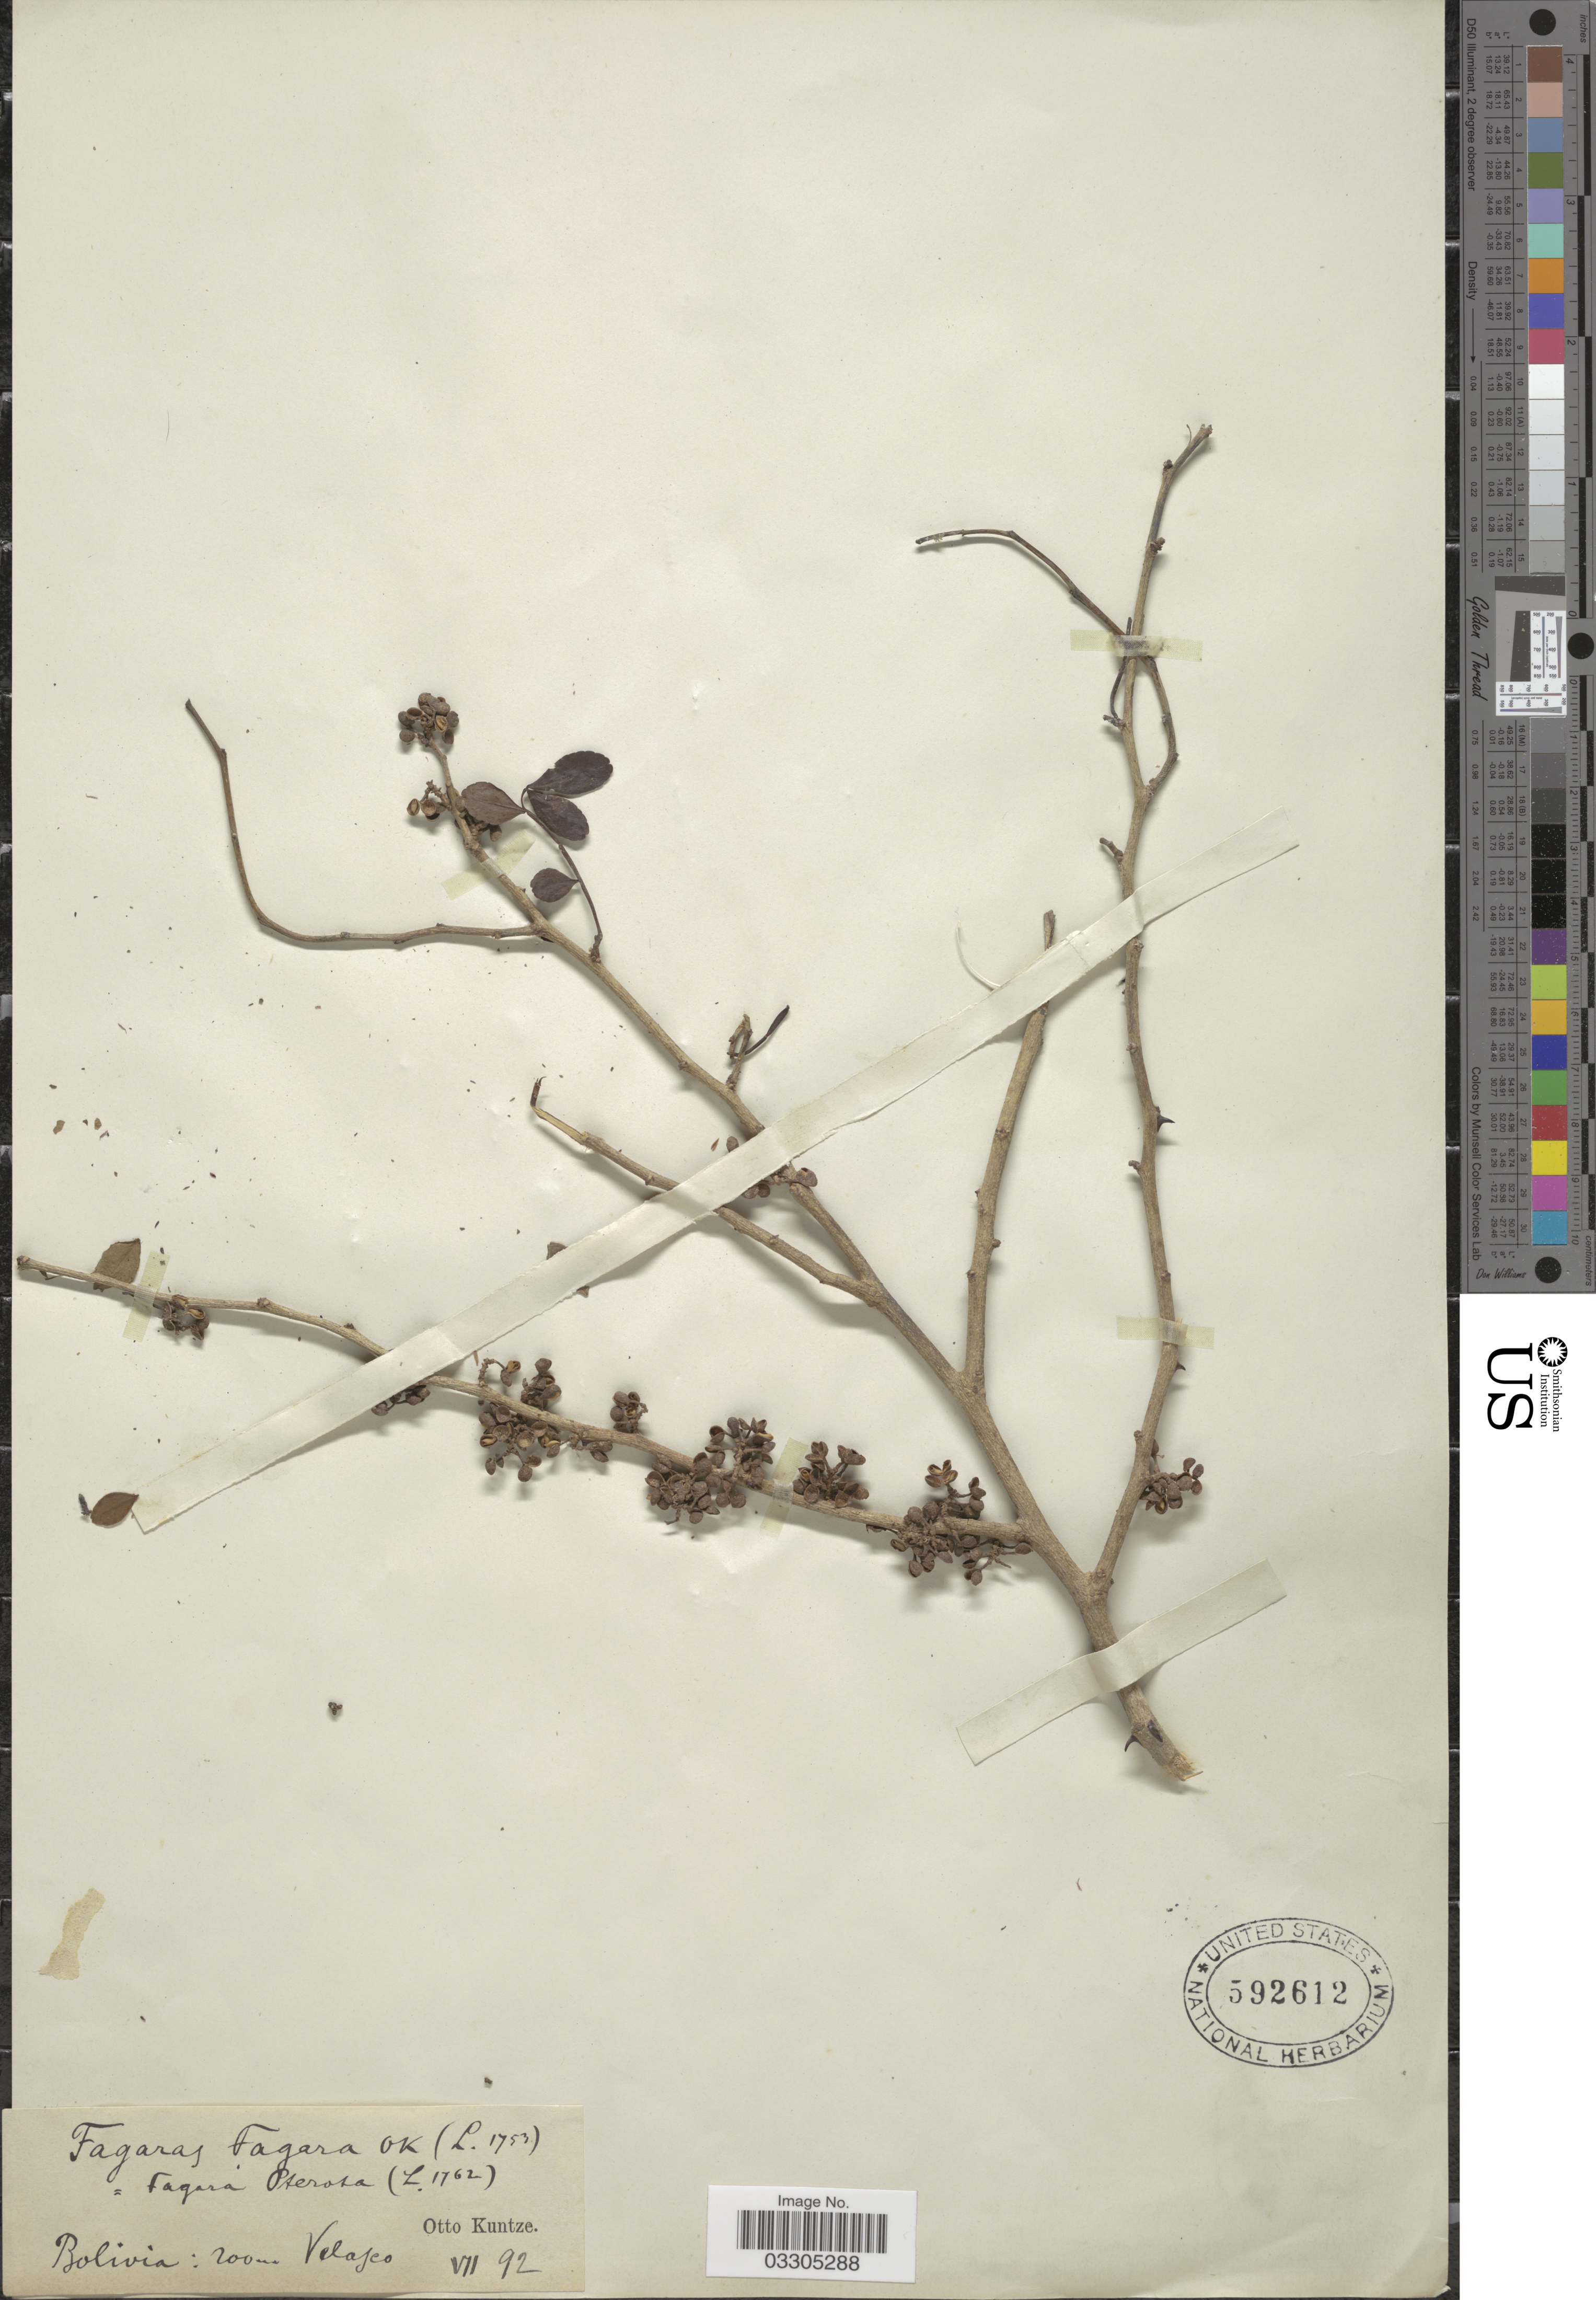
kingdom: Plantae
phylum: Tracheophyta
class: Magnoliopsida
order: Sapindales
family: Rutaceae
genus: Zanthoxylum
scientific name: Zanthoxylum fagara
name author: (L.) Sarg.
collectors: C.E.O. Kuntze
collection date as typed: Transcribed d/m/y: /7/92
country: Bolivia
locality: Velasco.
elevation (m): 200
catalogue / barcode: US 592612